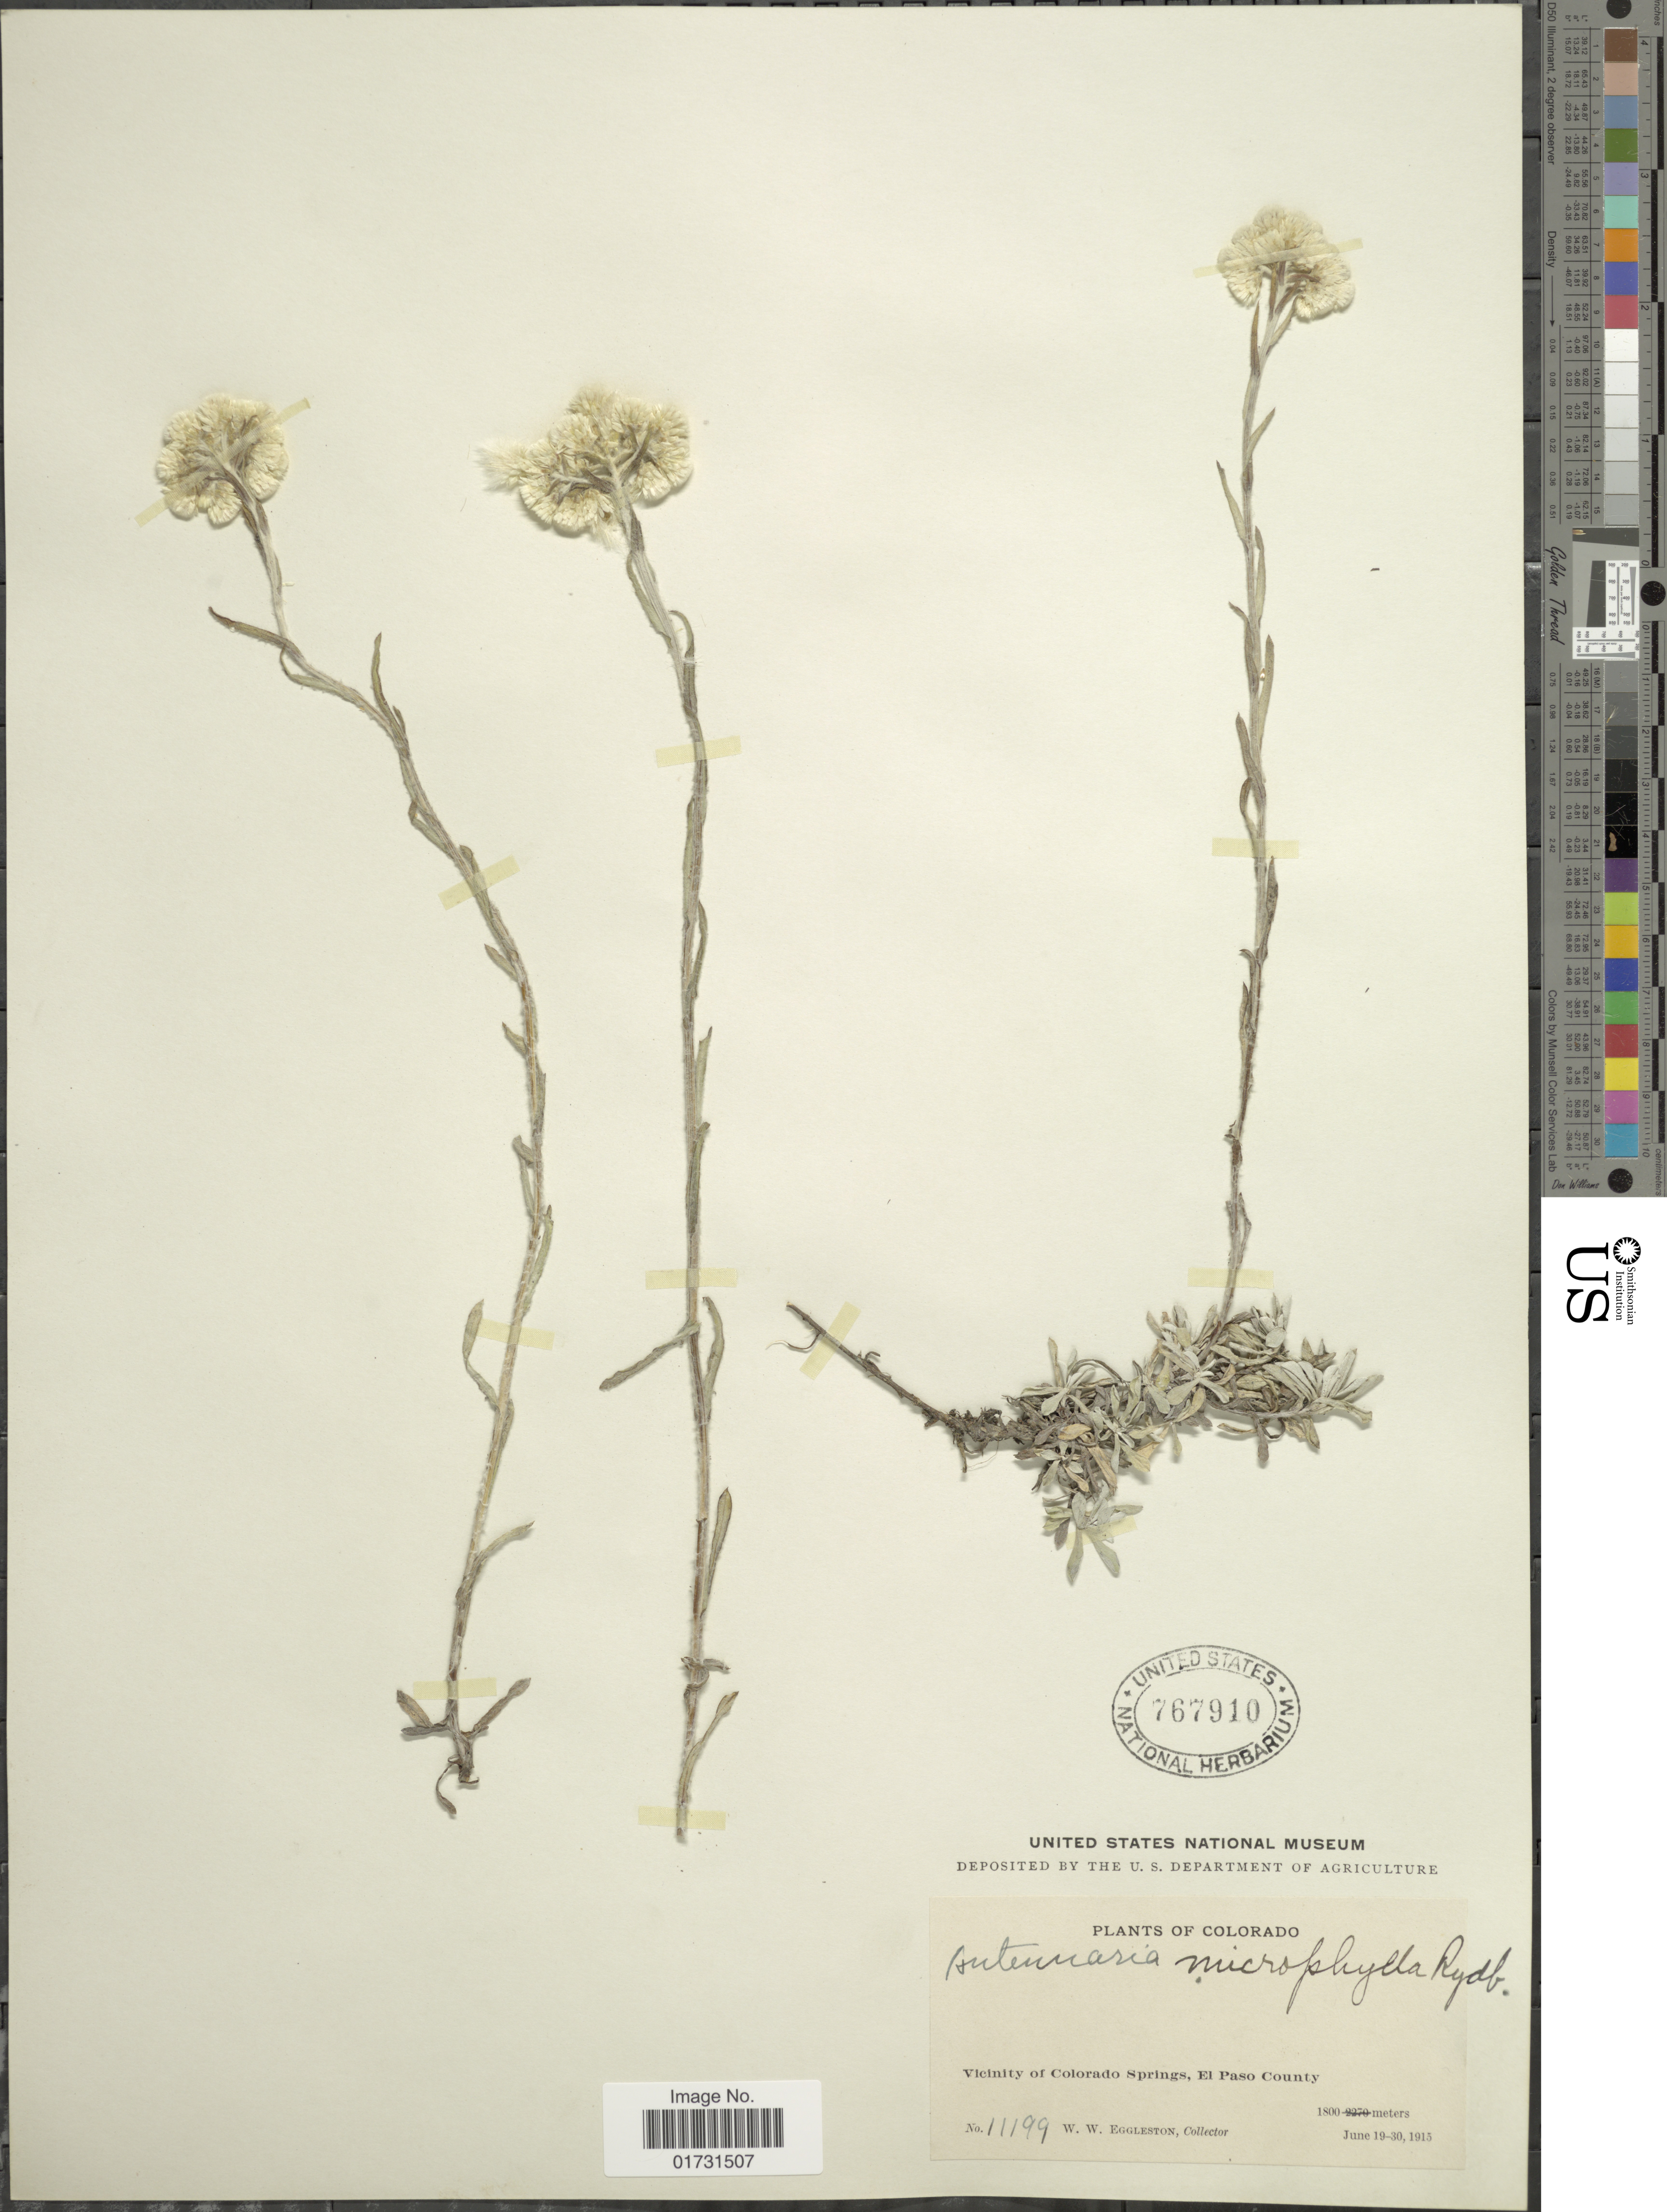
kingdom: Plantae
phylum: Tracheophyta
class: Magnoliopsida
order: Asterales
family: Asteraceae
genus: Antennaria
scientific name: Antennaria microphylla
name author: Rydb.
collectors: W. W. Eggleston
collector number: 11199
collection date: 1915-06-19/1915-06-30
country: United States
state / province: Colorado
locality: Vicinity of Colorado Springs, El Paso County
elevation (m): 1800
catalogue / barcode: US 767910